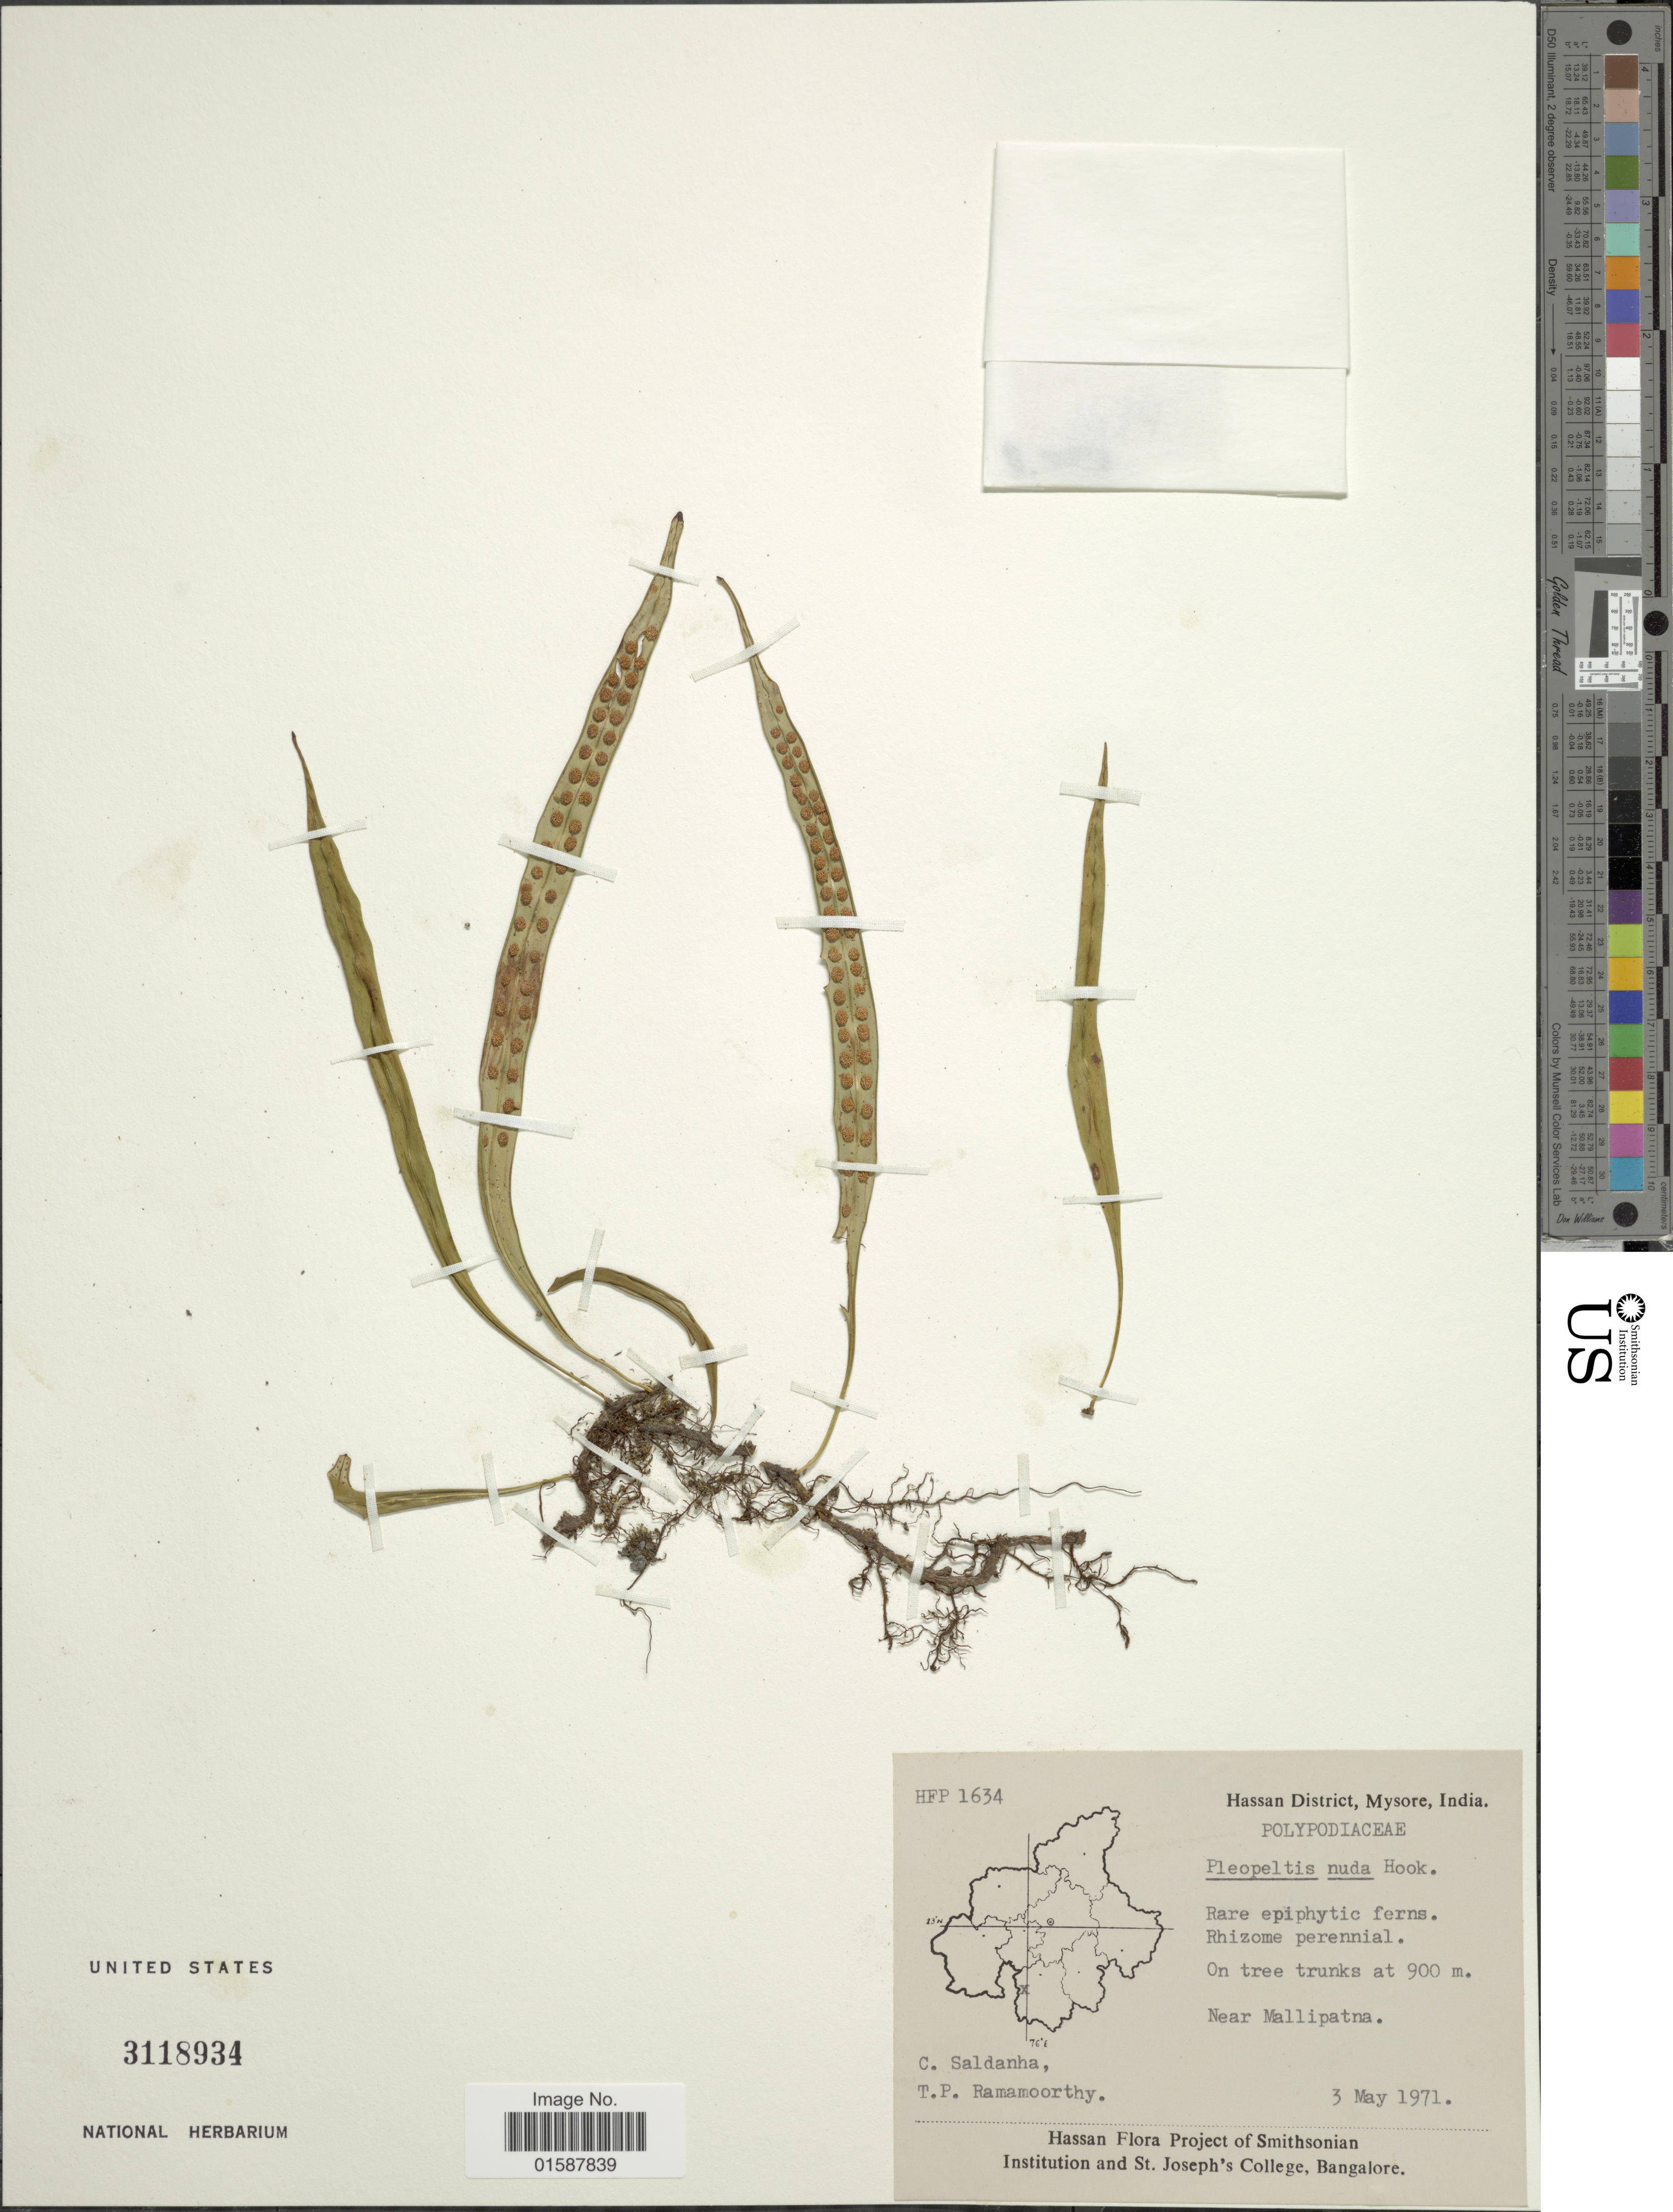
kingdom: Plantae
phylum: Tracheophyta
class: Polypodiopsida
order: Polypodiales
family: Polypodiaceae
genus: Lepisorus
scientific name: Lepisorus nuduisculum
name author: (Kunze)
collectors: C. Saldanha & T. P. Ramamoorthy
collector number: HFP 1634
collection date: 1971-05-03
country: India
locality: Hassan District, Mysore. Near Mallipatna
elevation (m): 900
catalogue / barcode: US 3118934